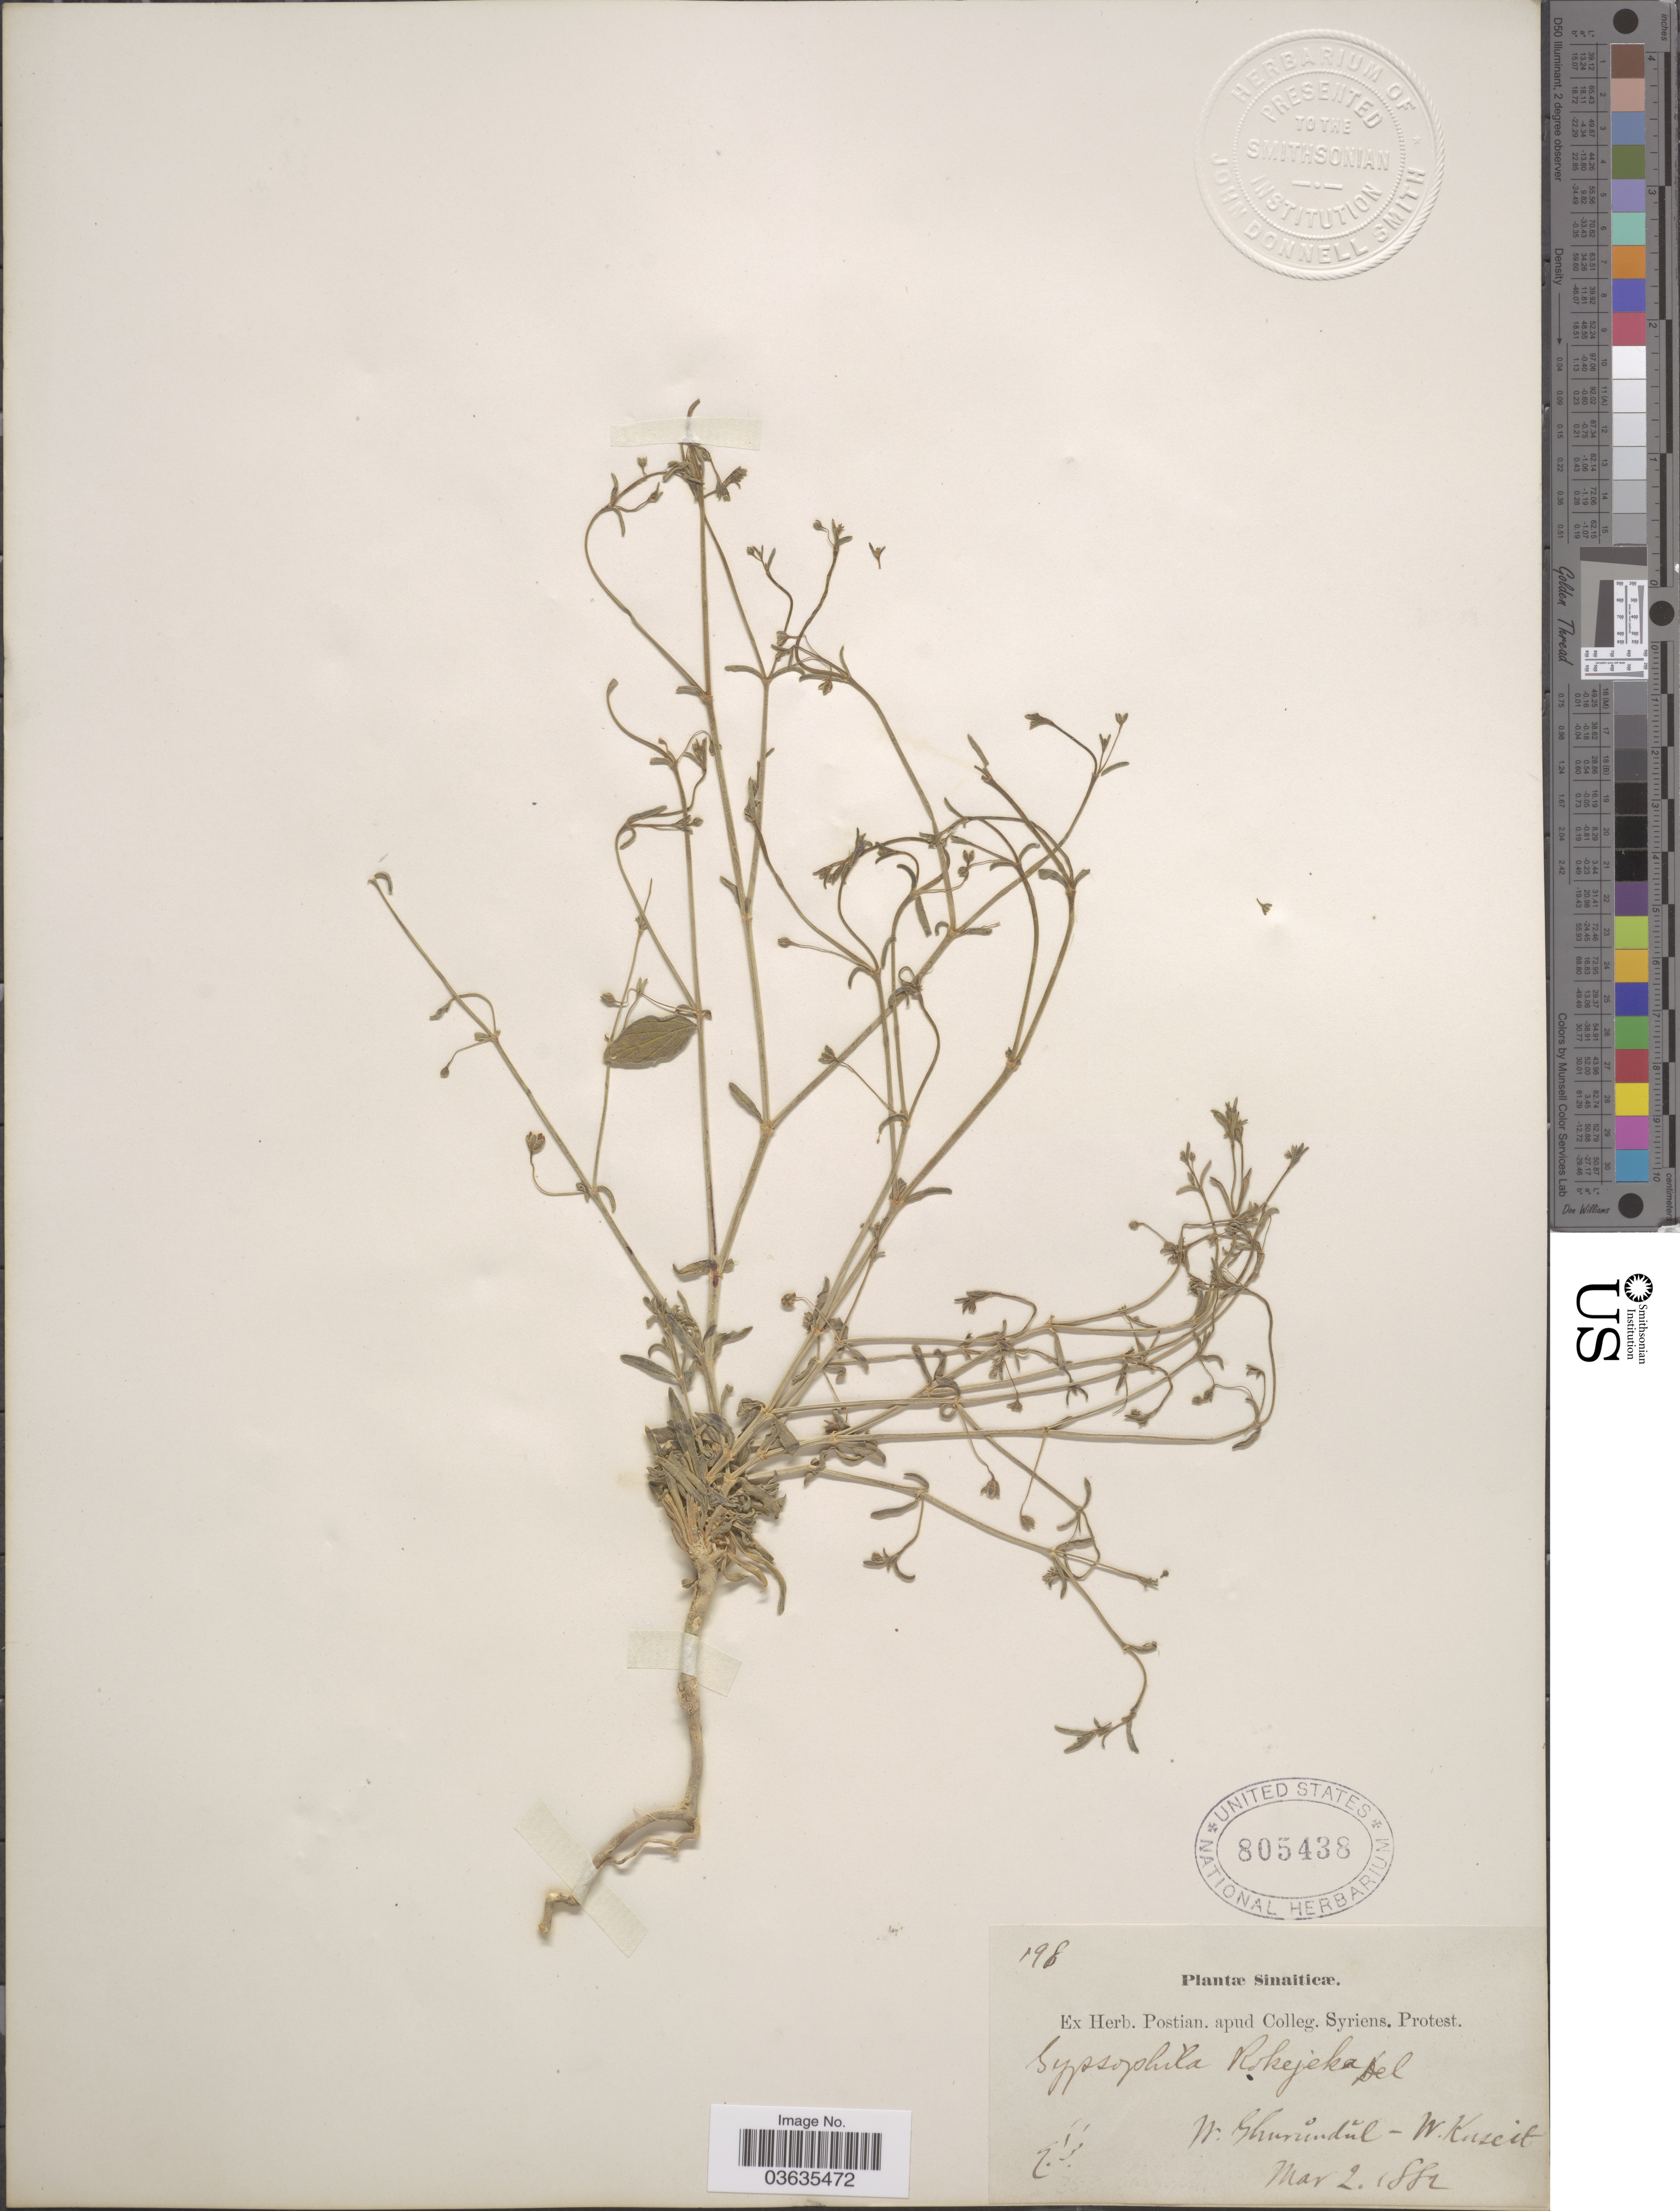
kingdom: Plantae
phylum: Tracheophyta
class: Magnoliopsida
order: Caryophyllales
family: Caryophyllaceae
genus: Gypsophila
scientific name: Gypsophila arabica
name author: Barkoudah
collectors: ex herb. Postian. apud Colleg. Syriens. Protest. USE "Fannie P. A. Shepard" (10308853) AS PRIMARY COLLECTOR INSTEAD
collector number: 198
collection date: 1882-03-02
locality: Sinaiticæ. W. Ghurůndůl-W. Kuseit [interpreted].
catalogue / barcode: US 805438